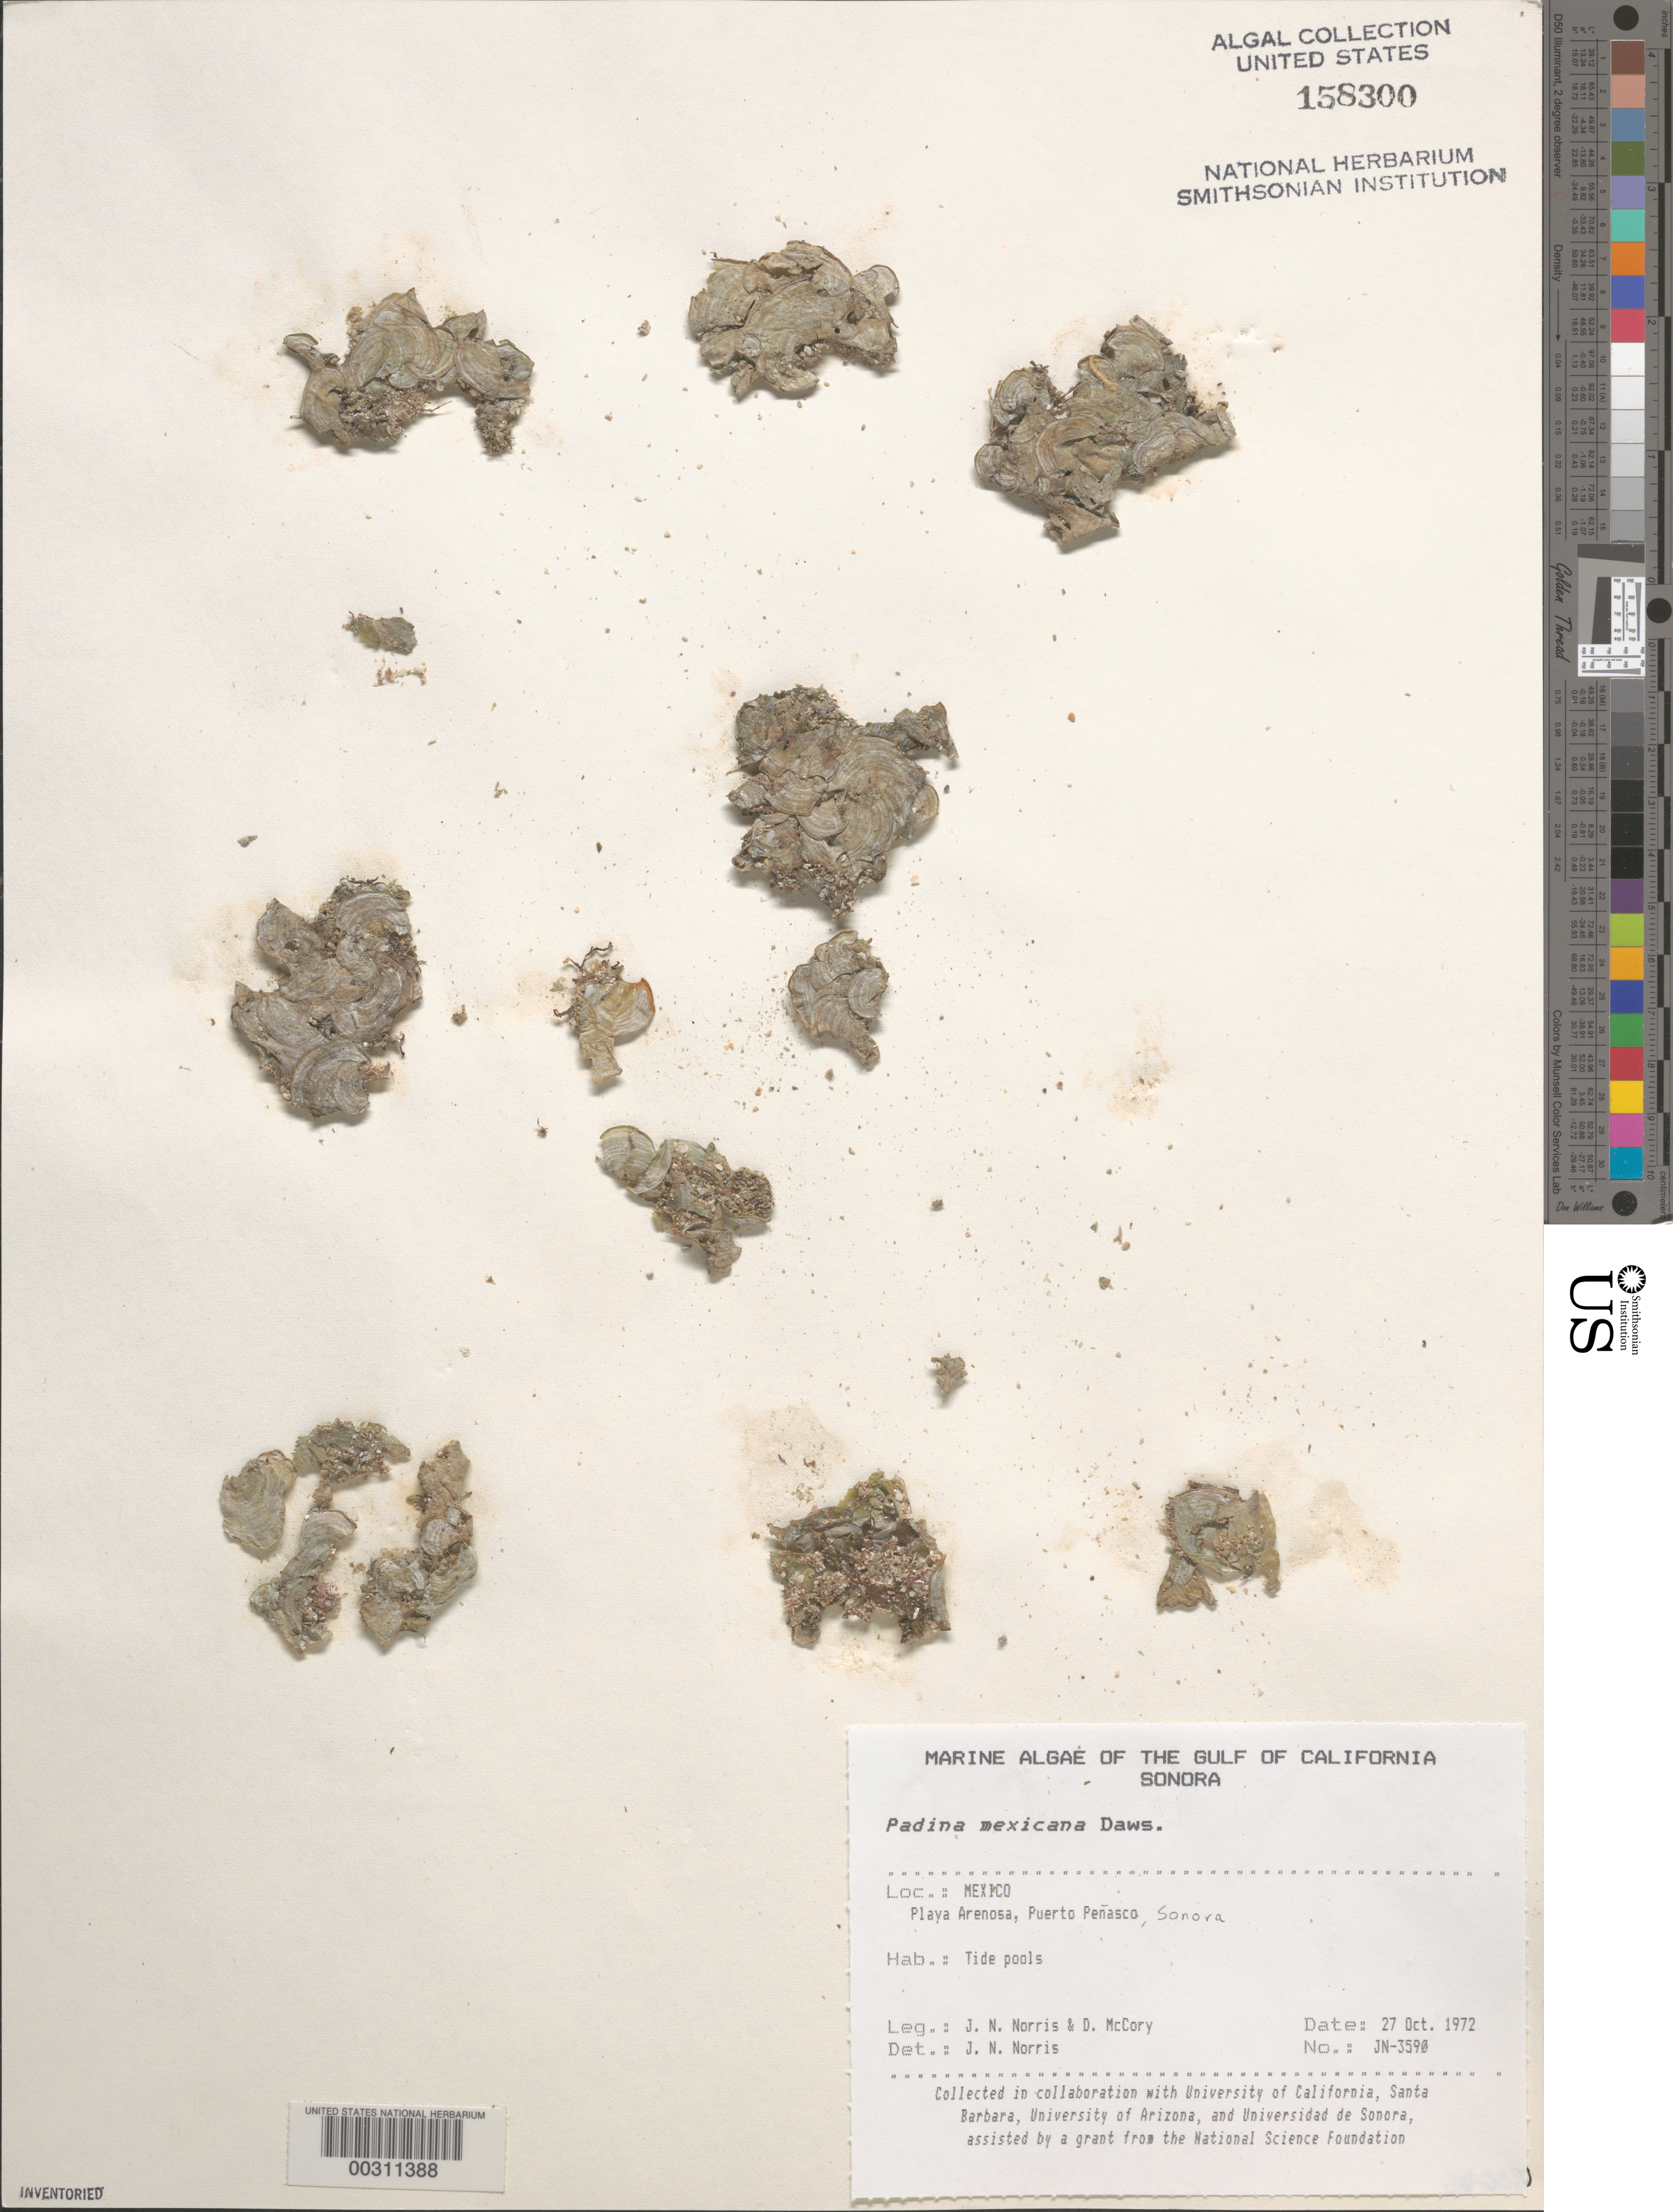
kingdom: Chromista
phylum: Ochrophyta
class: Phaeophyceae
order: Dictyotales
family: Dictyotaceae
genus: Padina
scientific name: Padina mexicana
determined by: Norris, James N.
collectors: J. N. Norris & D. McCory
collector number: JN-3590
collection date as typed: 27 Oct 1972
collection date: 1972-10-27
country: Mexico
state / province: Sonora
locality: Playa Arenosa, Puerto Penasco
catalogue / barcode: US 158300